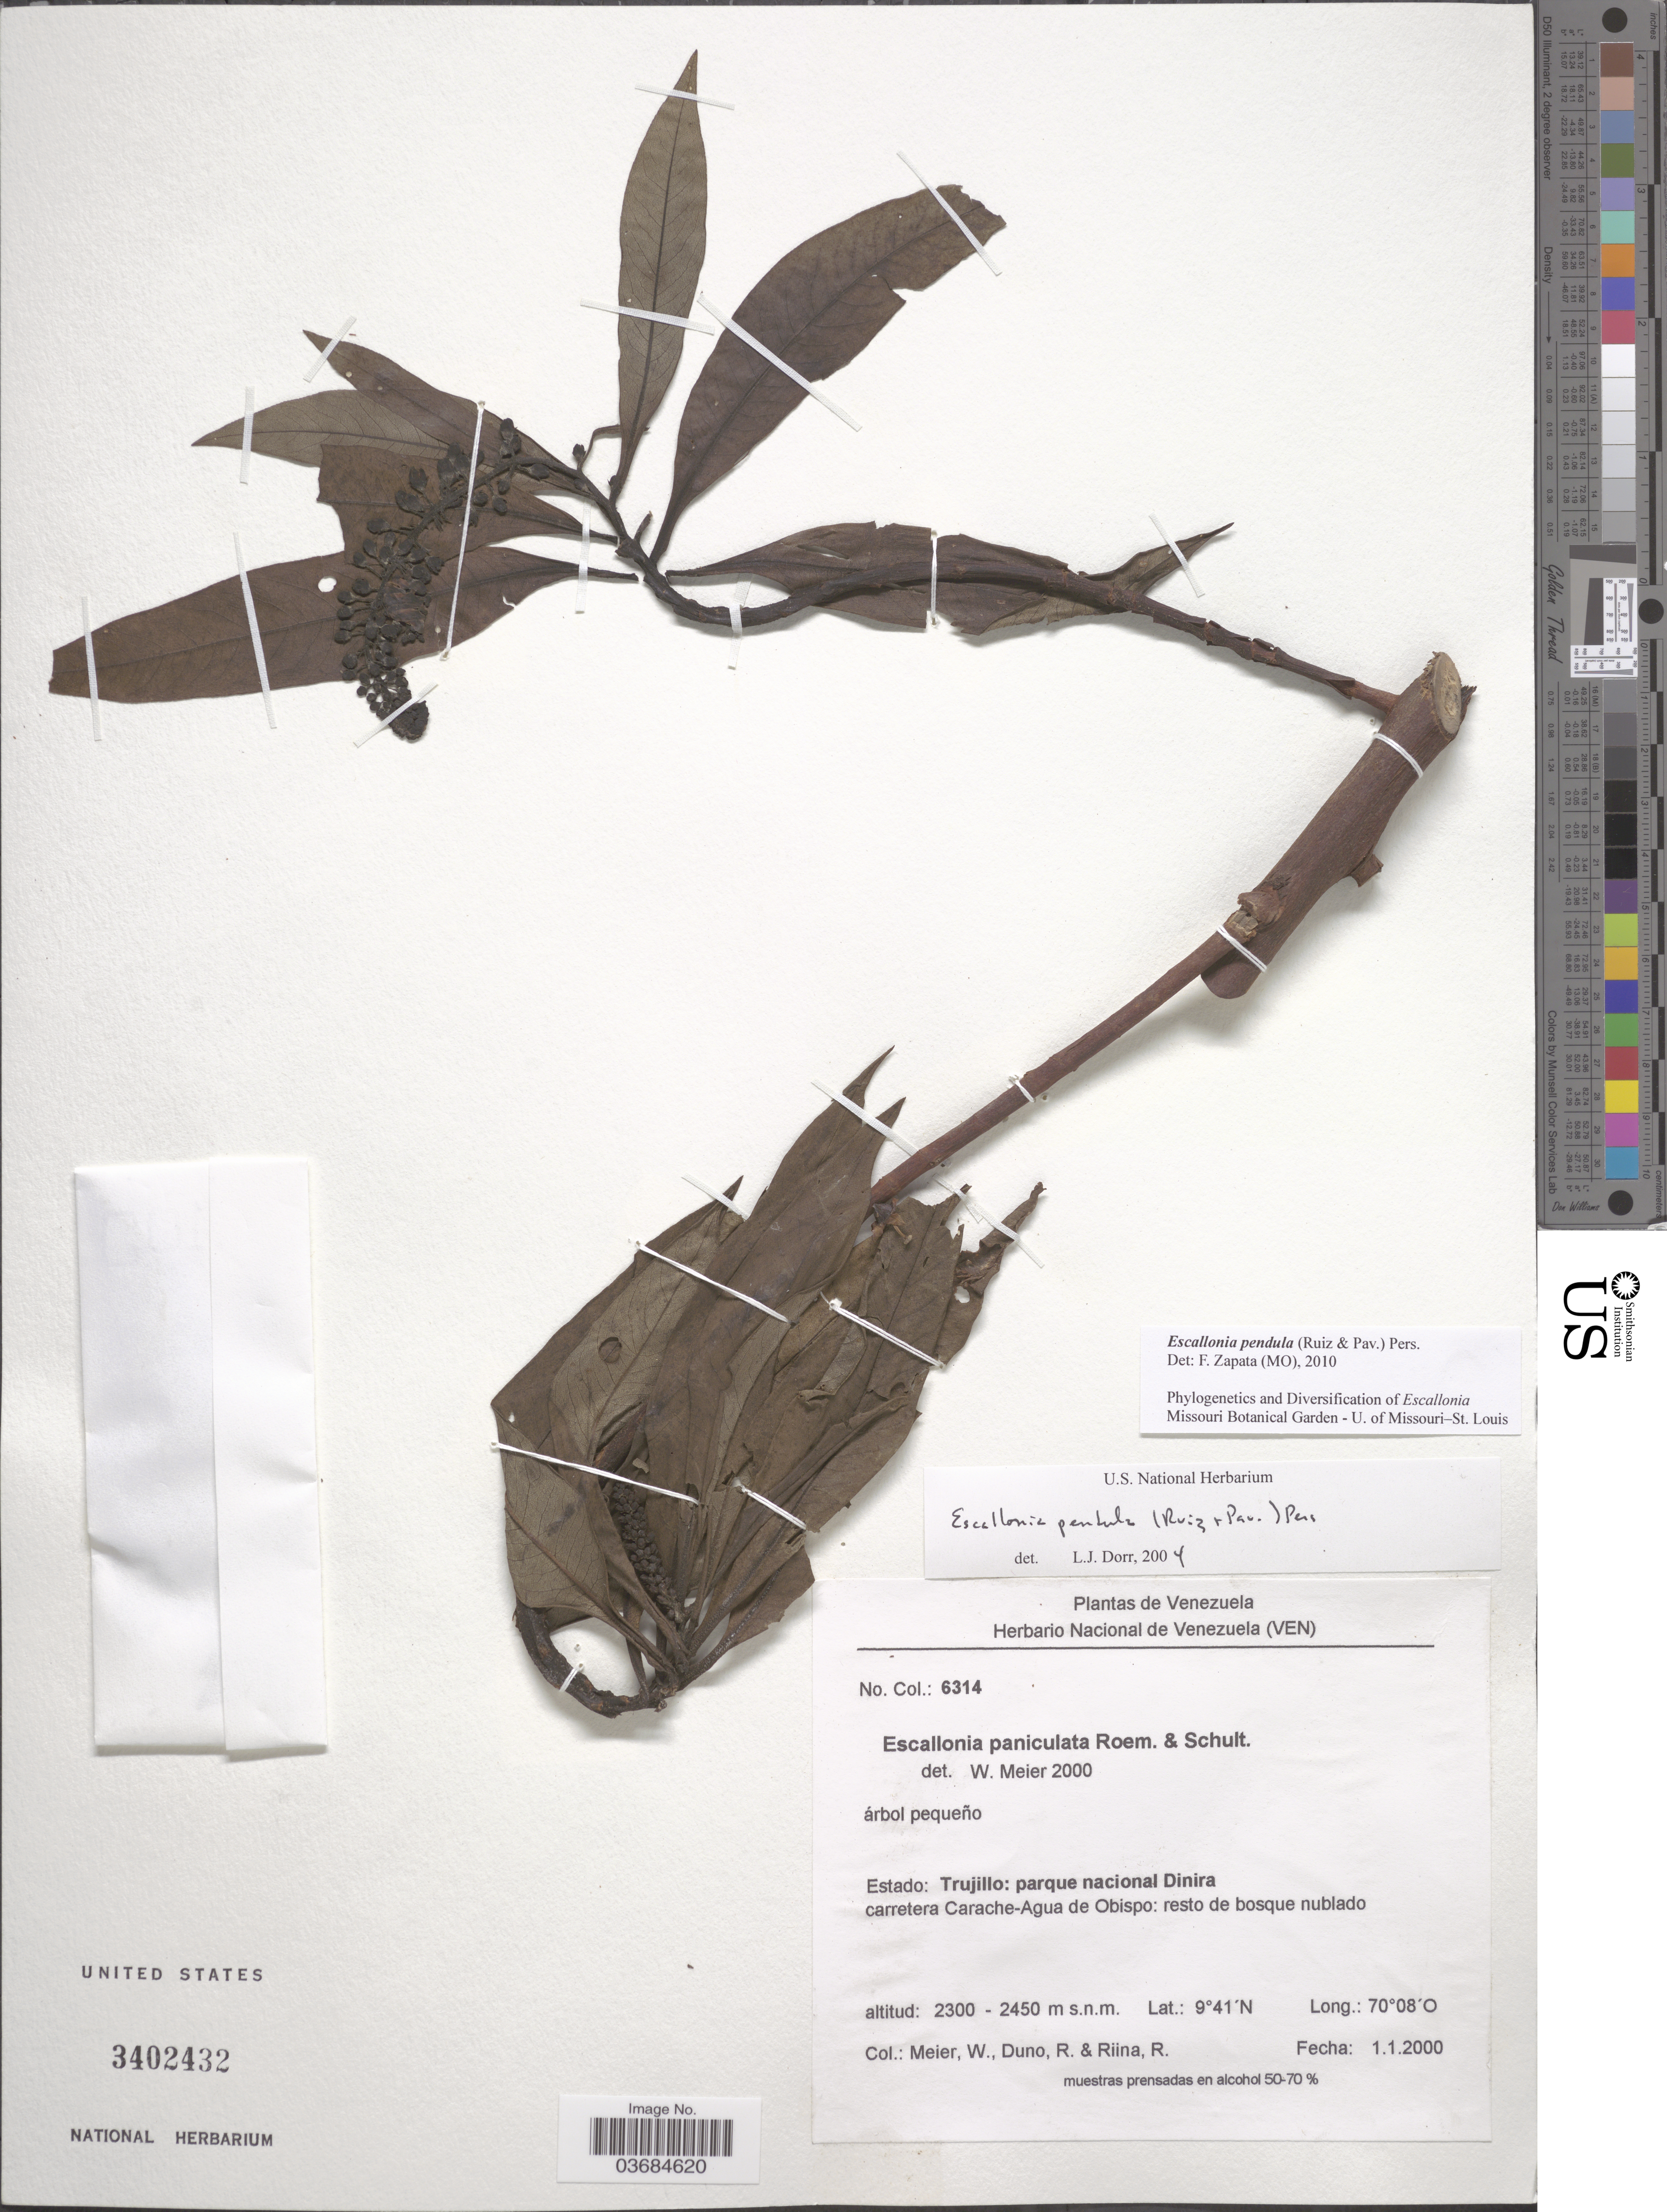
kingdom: Plantae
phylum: Tracheophyta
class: Magnoliopsida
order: Escalloniales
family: Escalloniaceae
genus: Escallonia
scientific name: Escallonia pendula var. pendula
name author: (Ruiz & Pav.) Pers.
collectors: W. Meier, R. Duno & R. Riina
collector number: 6314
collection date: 2000-01-01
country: Venezuela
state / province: Trujillo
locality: Parque Nacional Dinira. Carretera Carache-Agua de Obispo: resto de bosque nublado.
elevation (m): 2300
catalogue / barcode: US 3402432